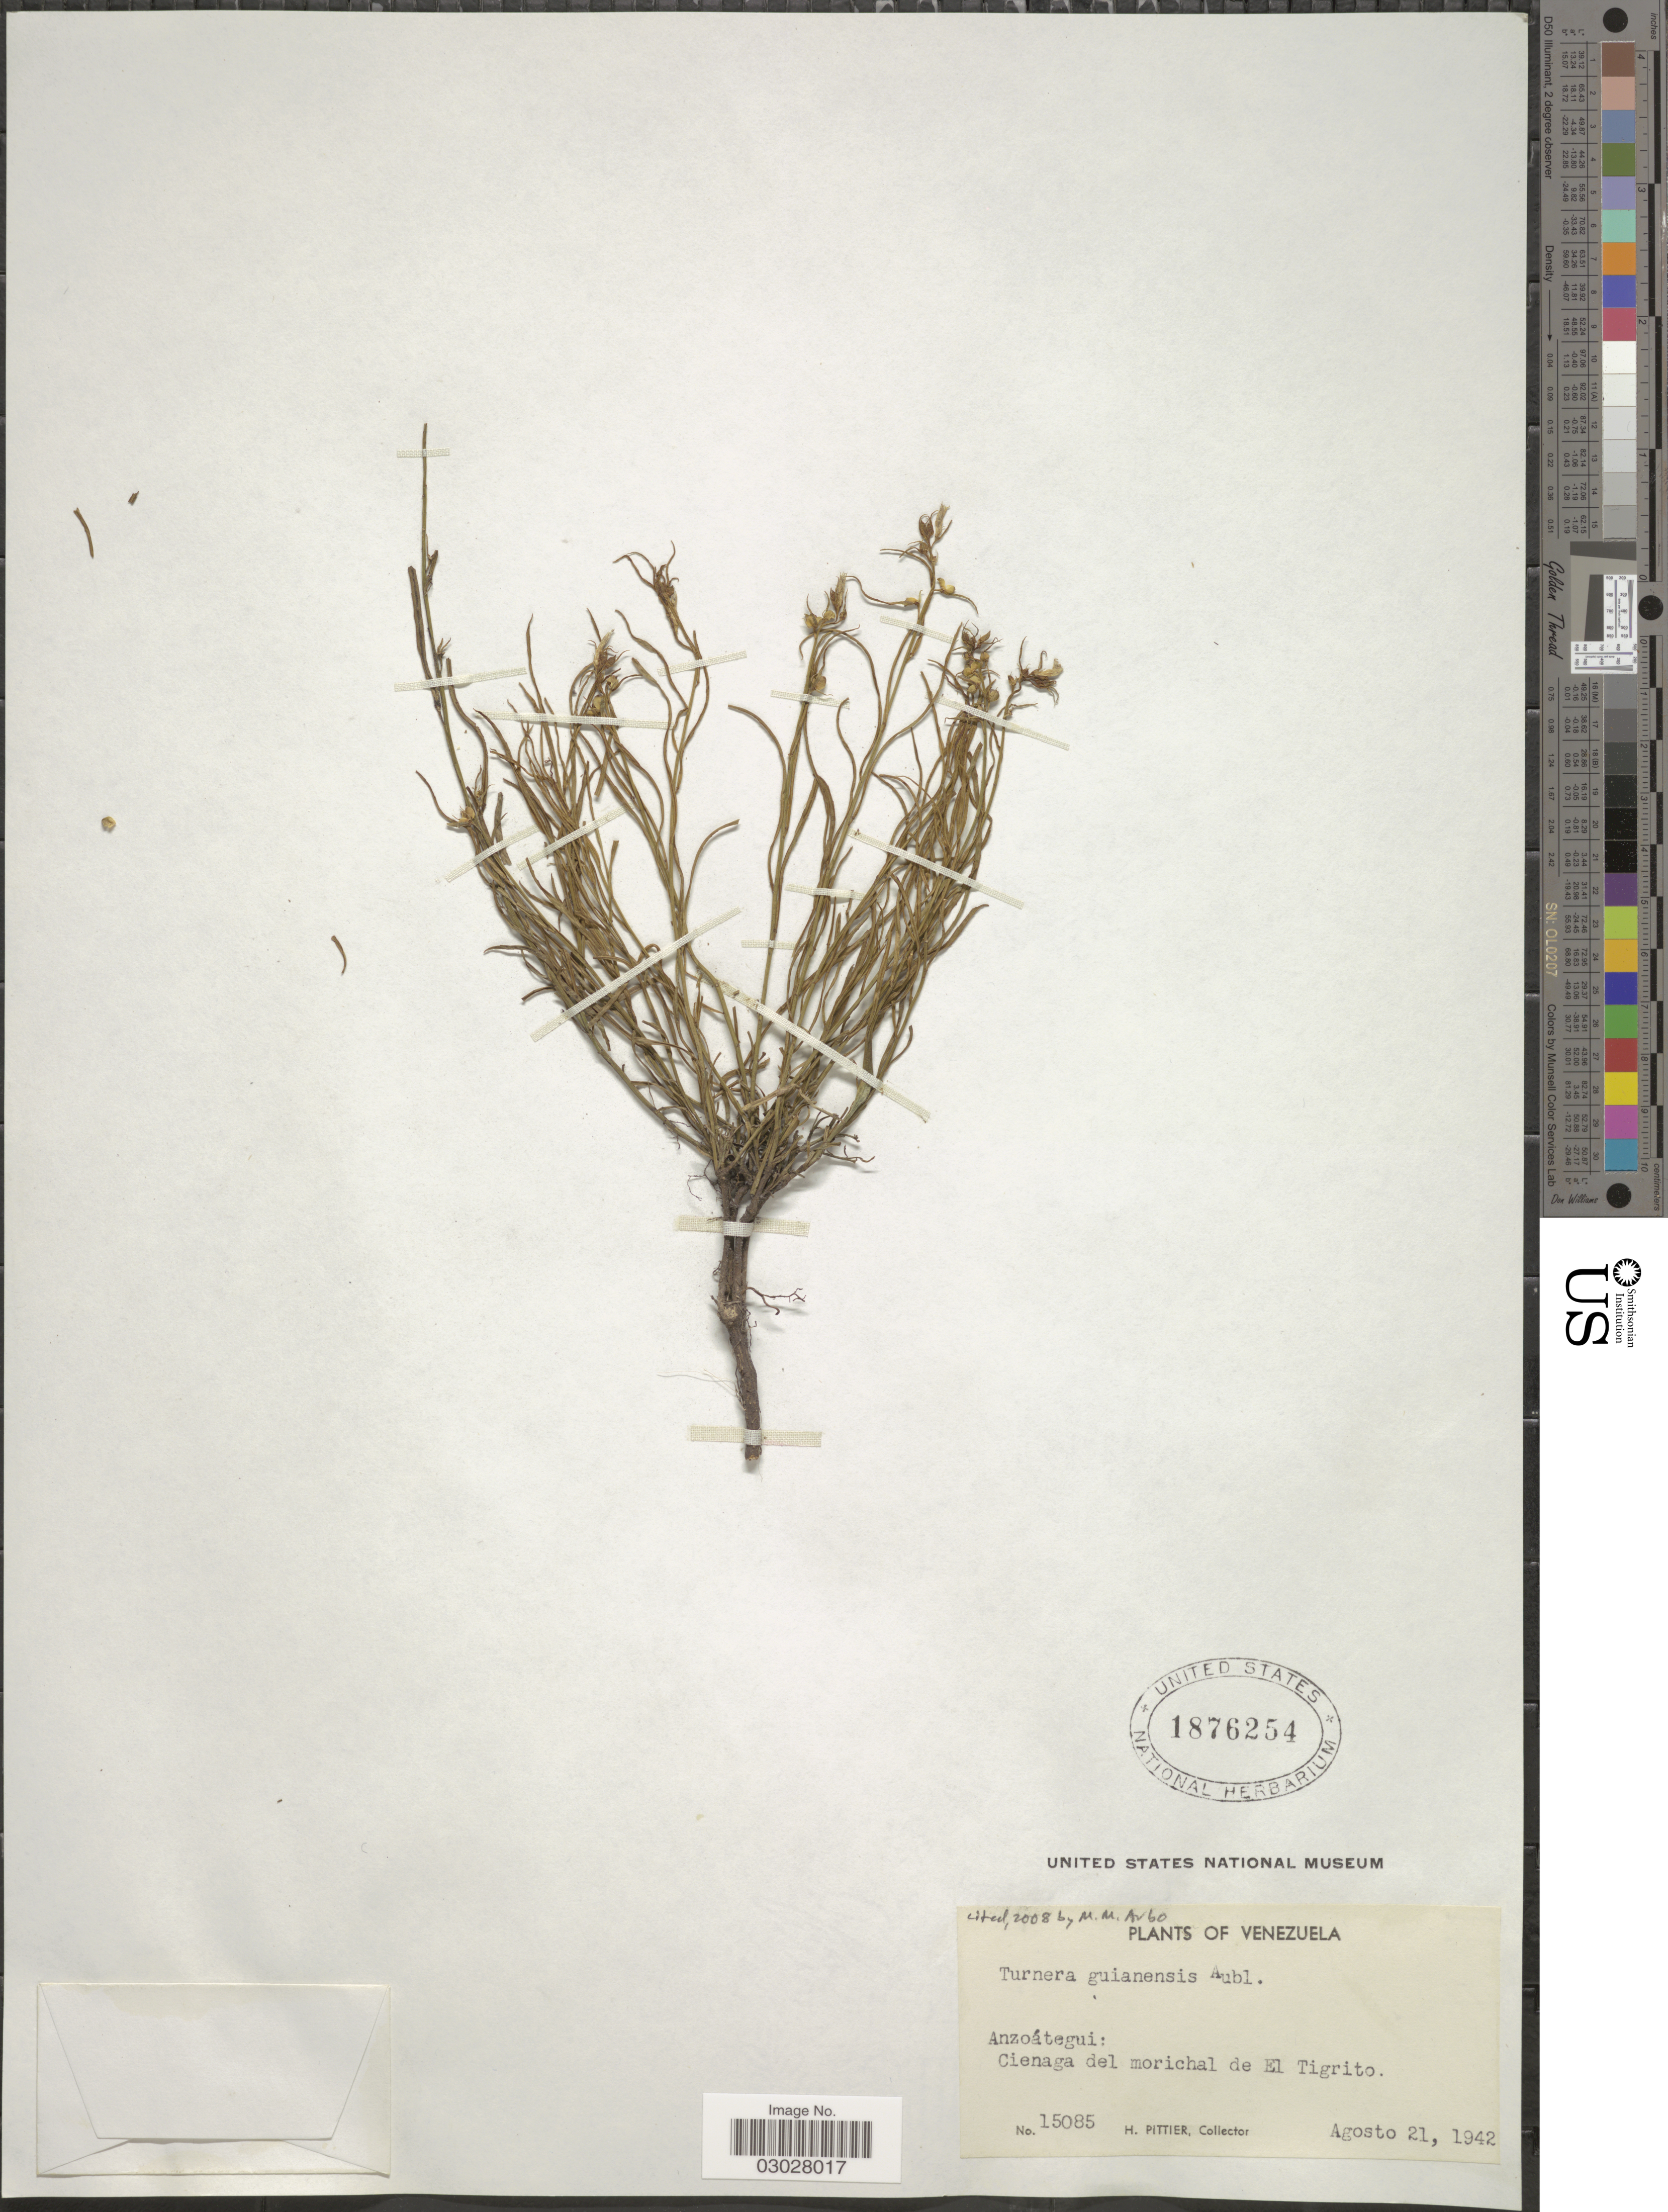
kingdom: Plantae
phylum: Tracheophyta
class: Magnoliopsida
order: Malpighiales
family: Turneraceae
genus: Turnera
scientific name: Turnera guianensis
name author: Aubl.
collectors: H. F. Pittier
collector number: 15085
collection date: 1942-08-21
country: Venezuela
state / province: Anzoategui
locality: Anzoátegui: Cienaga del morichal del El Tigrito.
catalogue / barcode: US 1876254